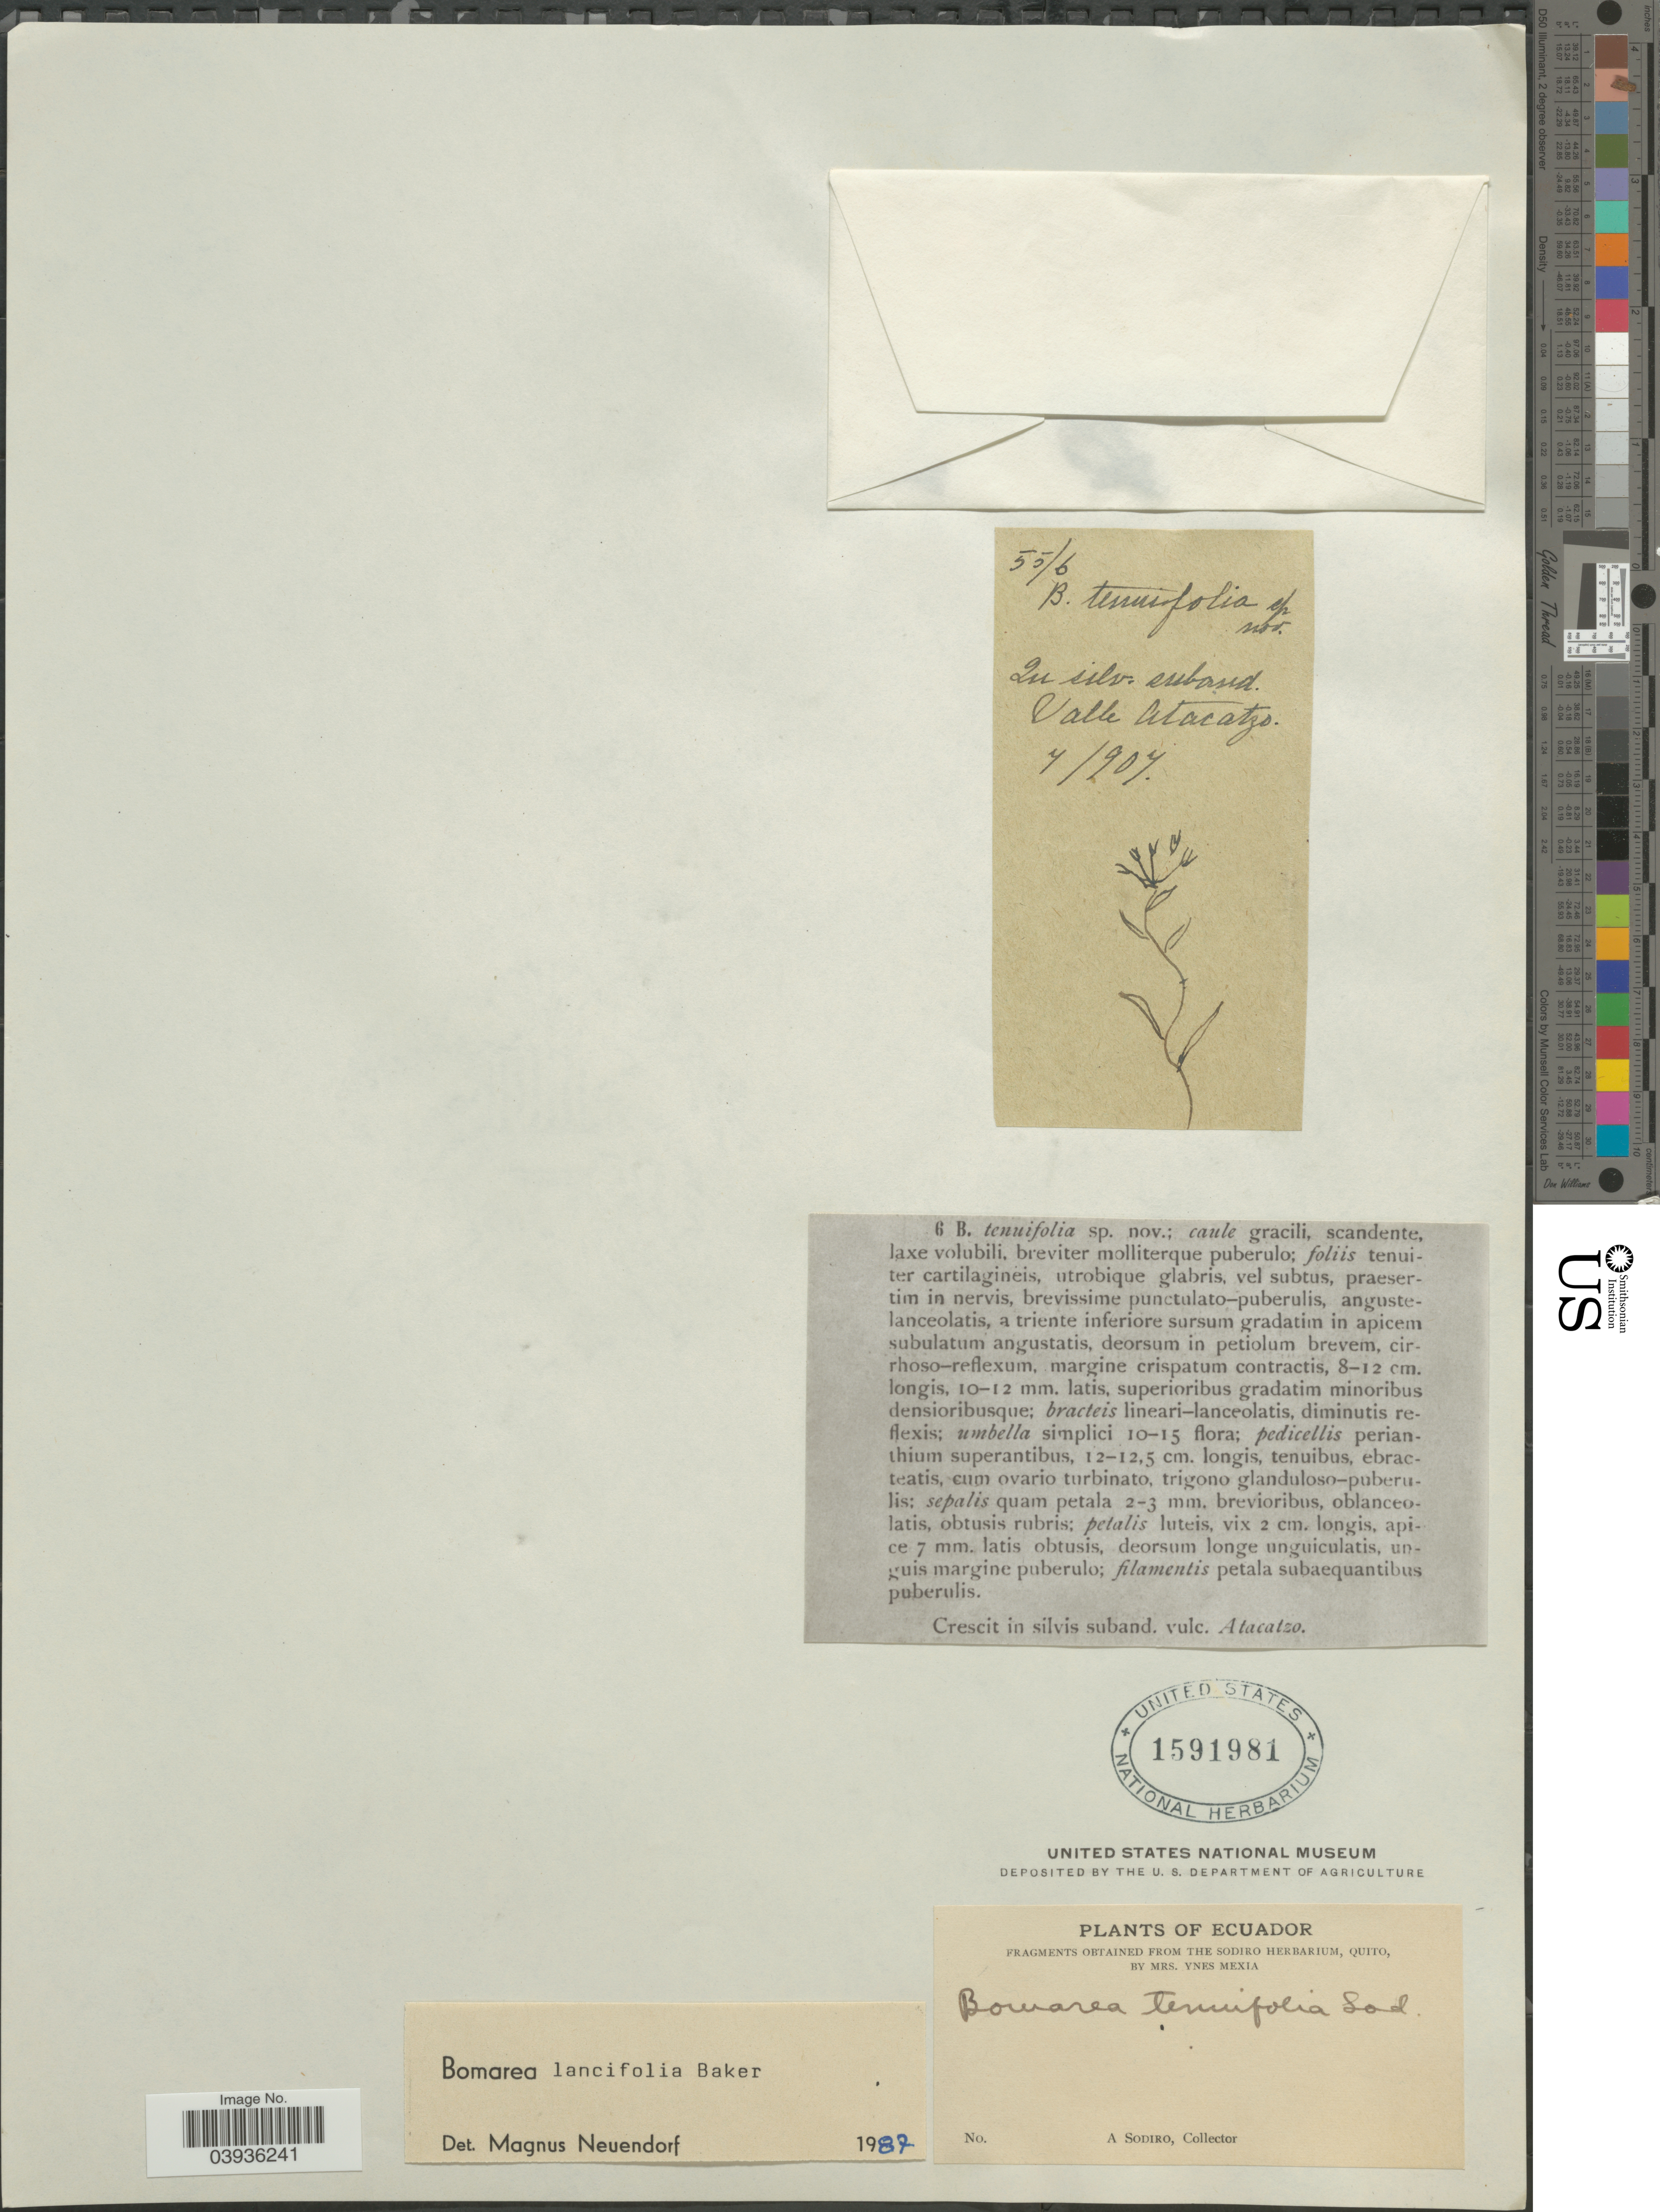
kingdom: Plantae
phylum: Tracheophyta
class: Liliopsida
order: Liliales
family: Alstroemeriaceae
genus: Bomarea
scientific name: Bomarea lancifolia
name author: Baker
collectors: A. Sodiro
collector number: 55/6B?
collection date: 1907-04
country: Ecuador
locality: In silv. suband. Valle Atacatzo.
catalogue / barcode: US 1591981